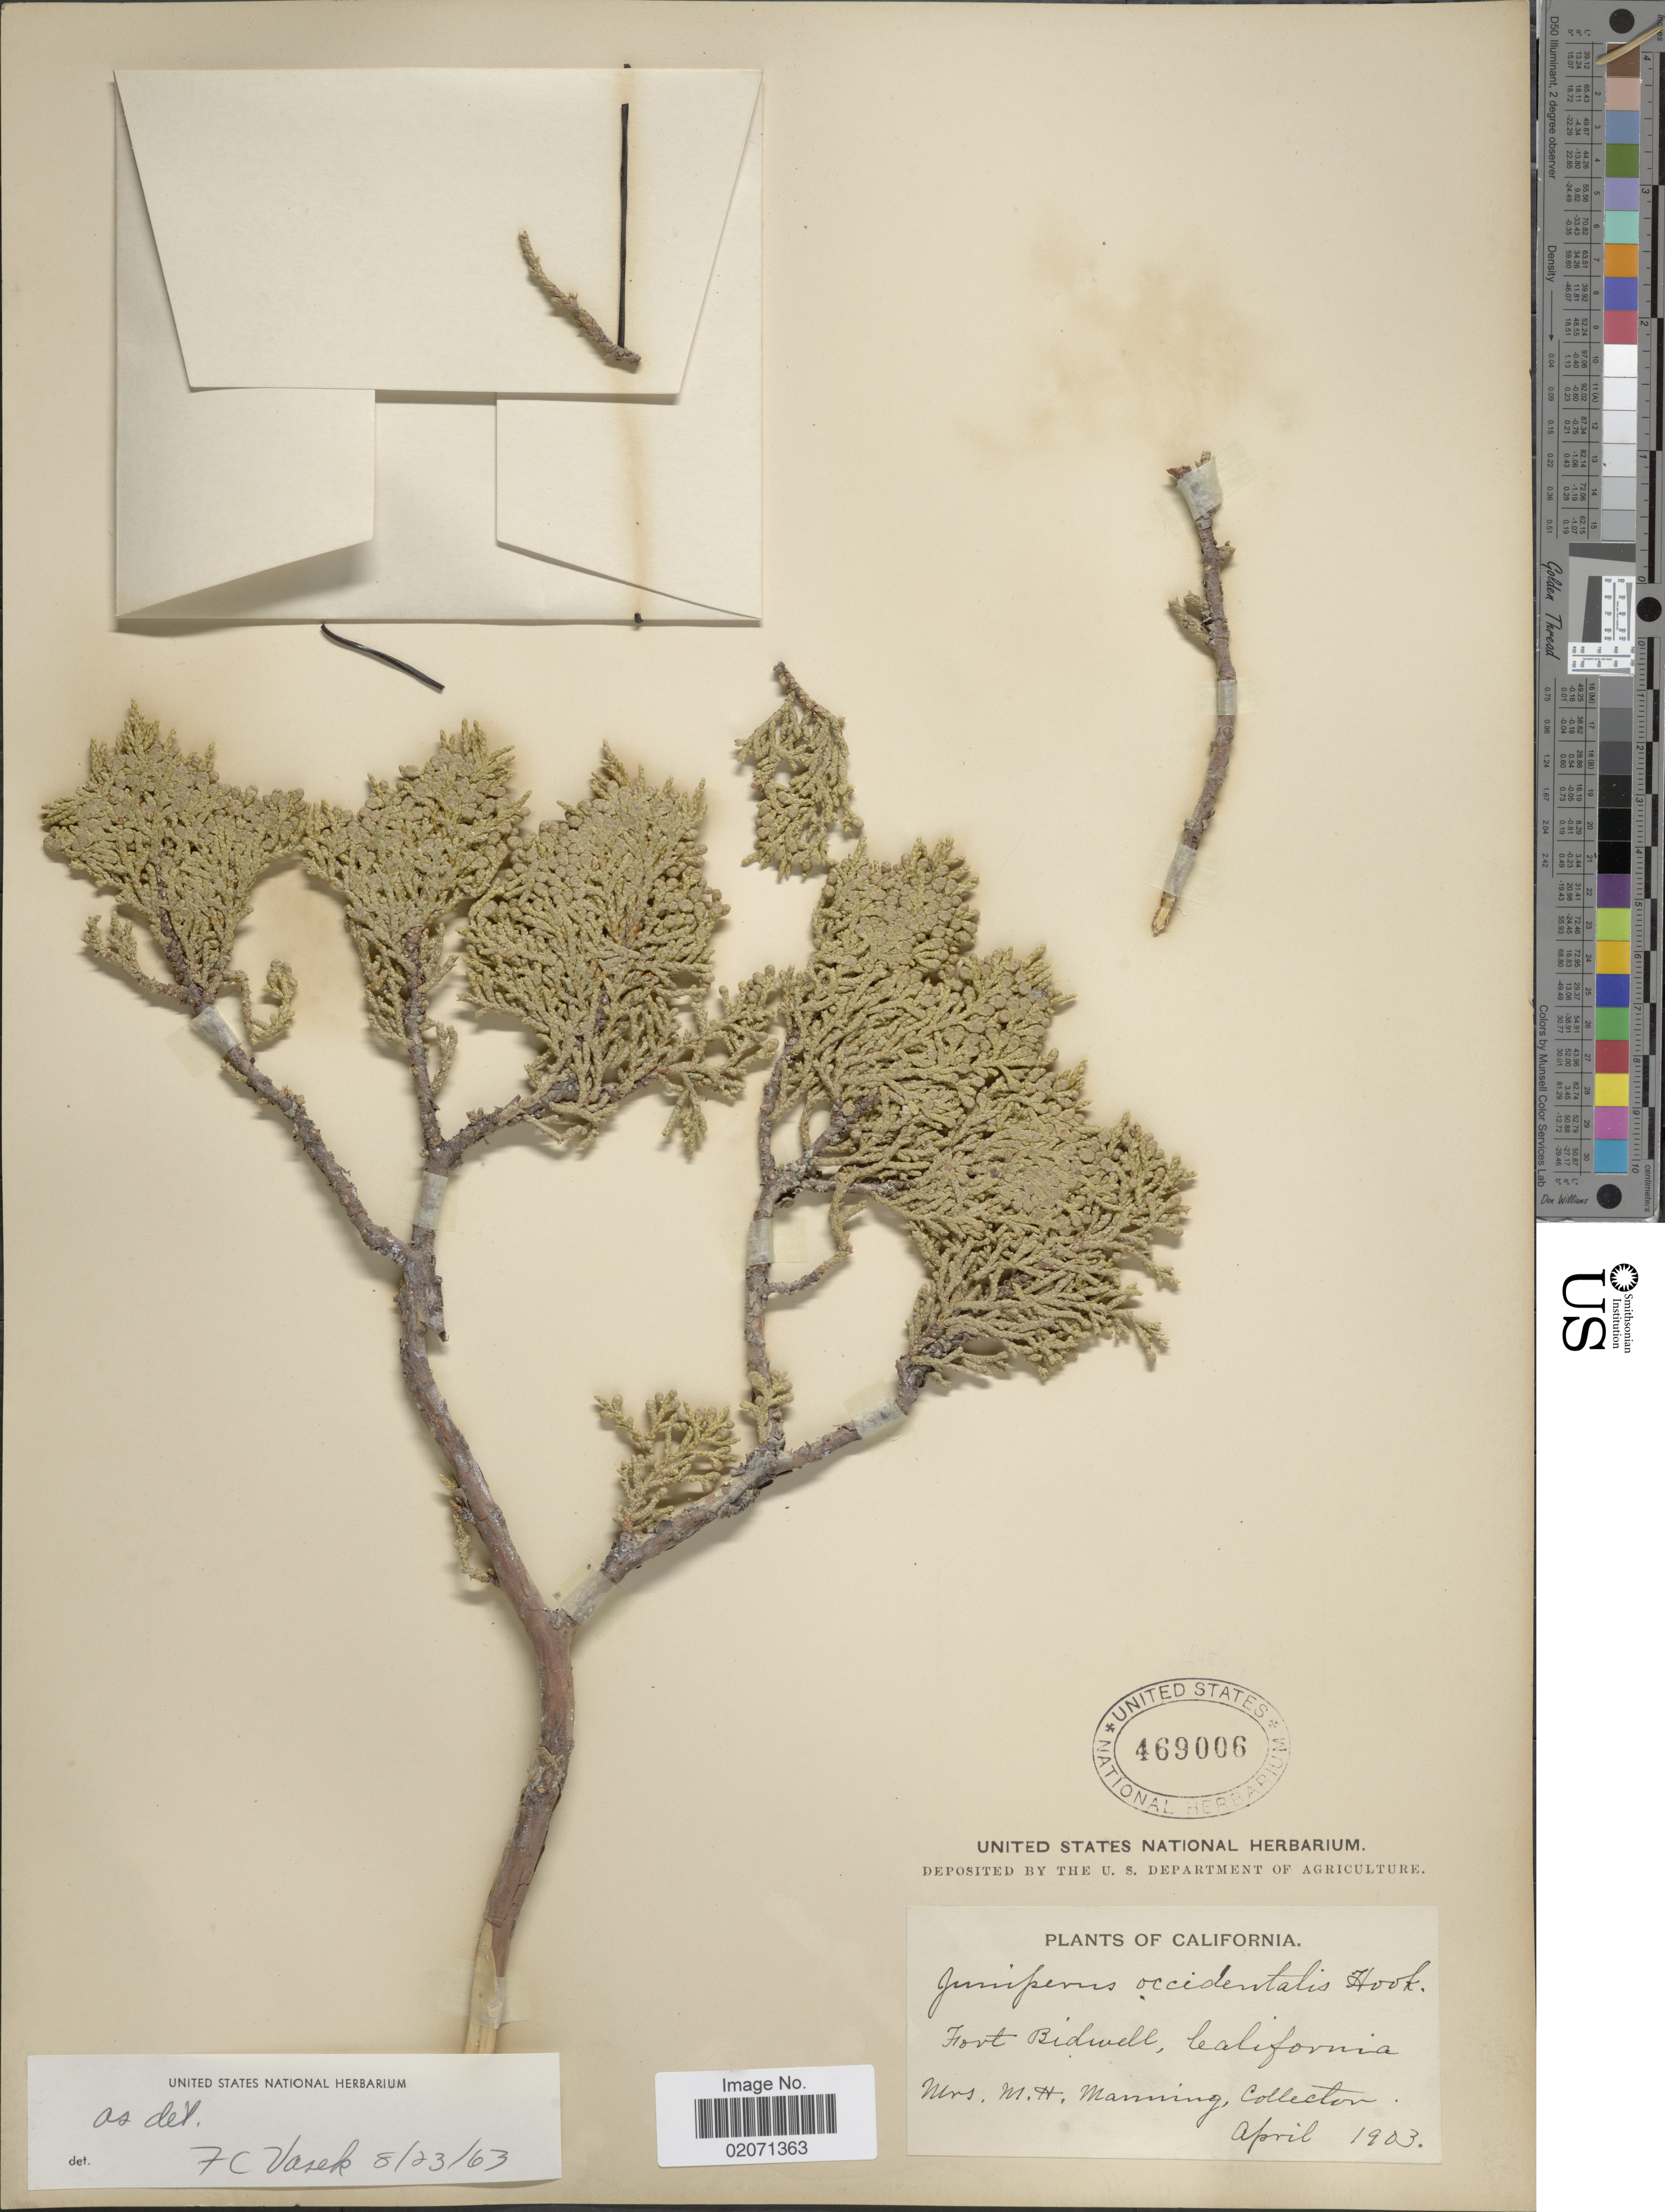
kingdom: Plantae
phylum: Tracheophyta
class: Pinopsida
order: Pinales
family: Cupressaceae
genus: Juniperus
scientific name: Juniperus occidentalis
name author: Hook.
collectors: M. Manning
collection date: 1903-04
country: United States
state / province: California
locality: Fort Bidwell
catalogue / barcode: US 469006